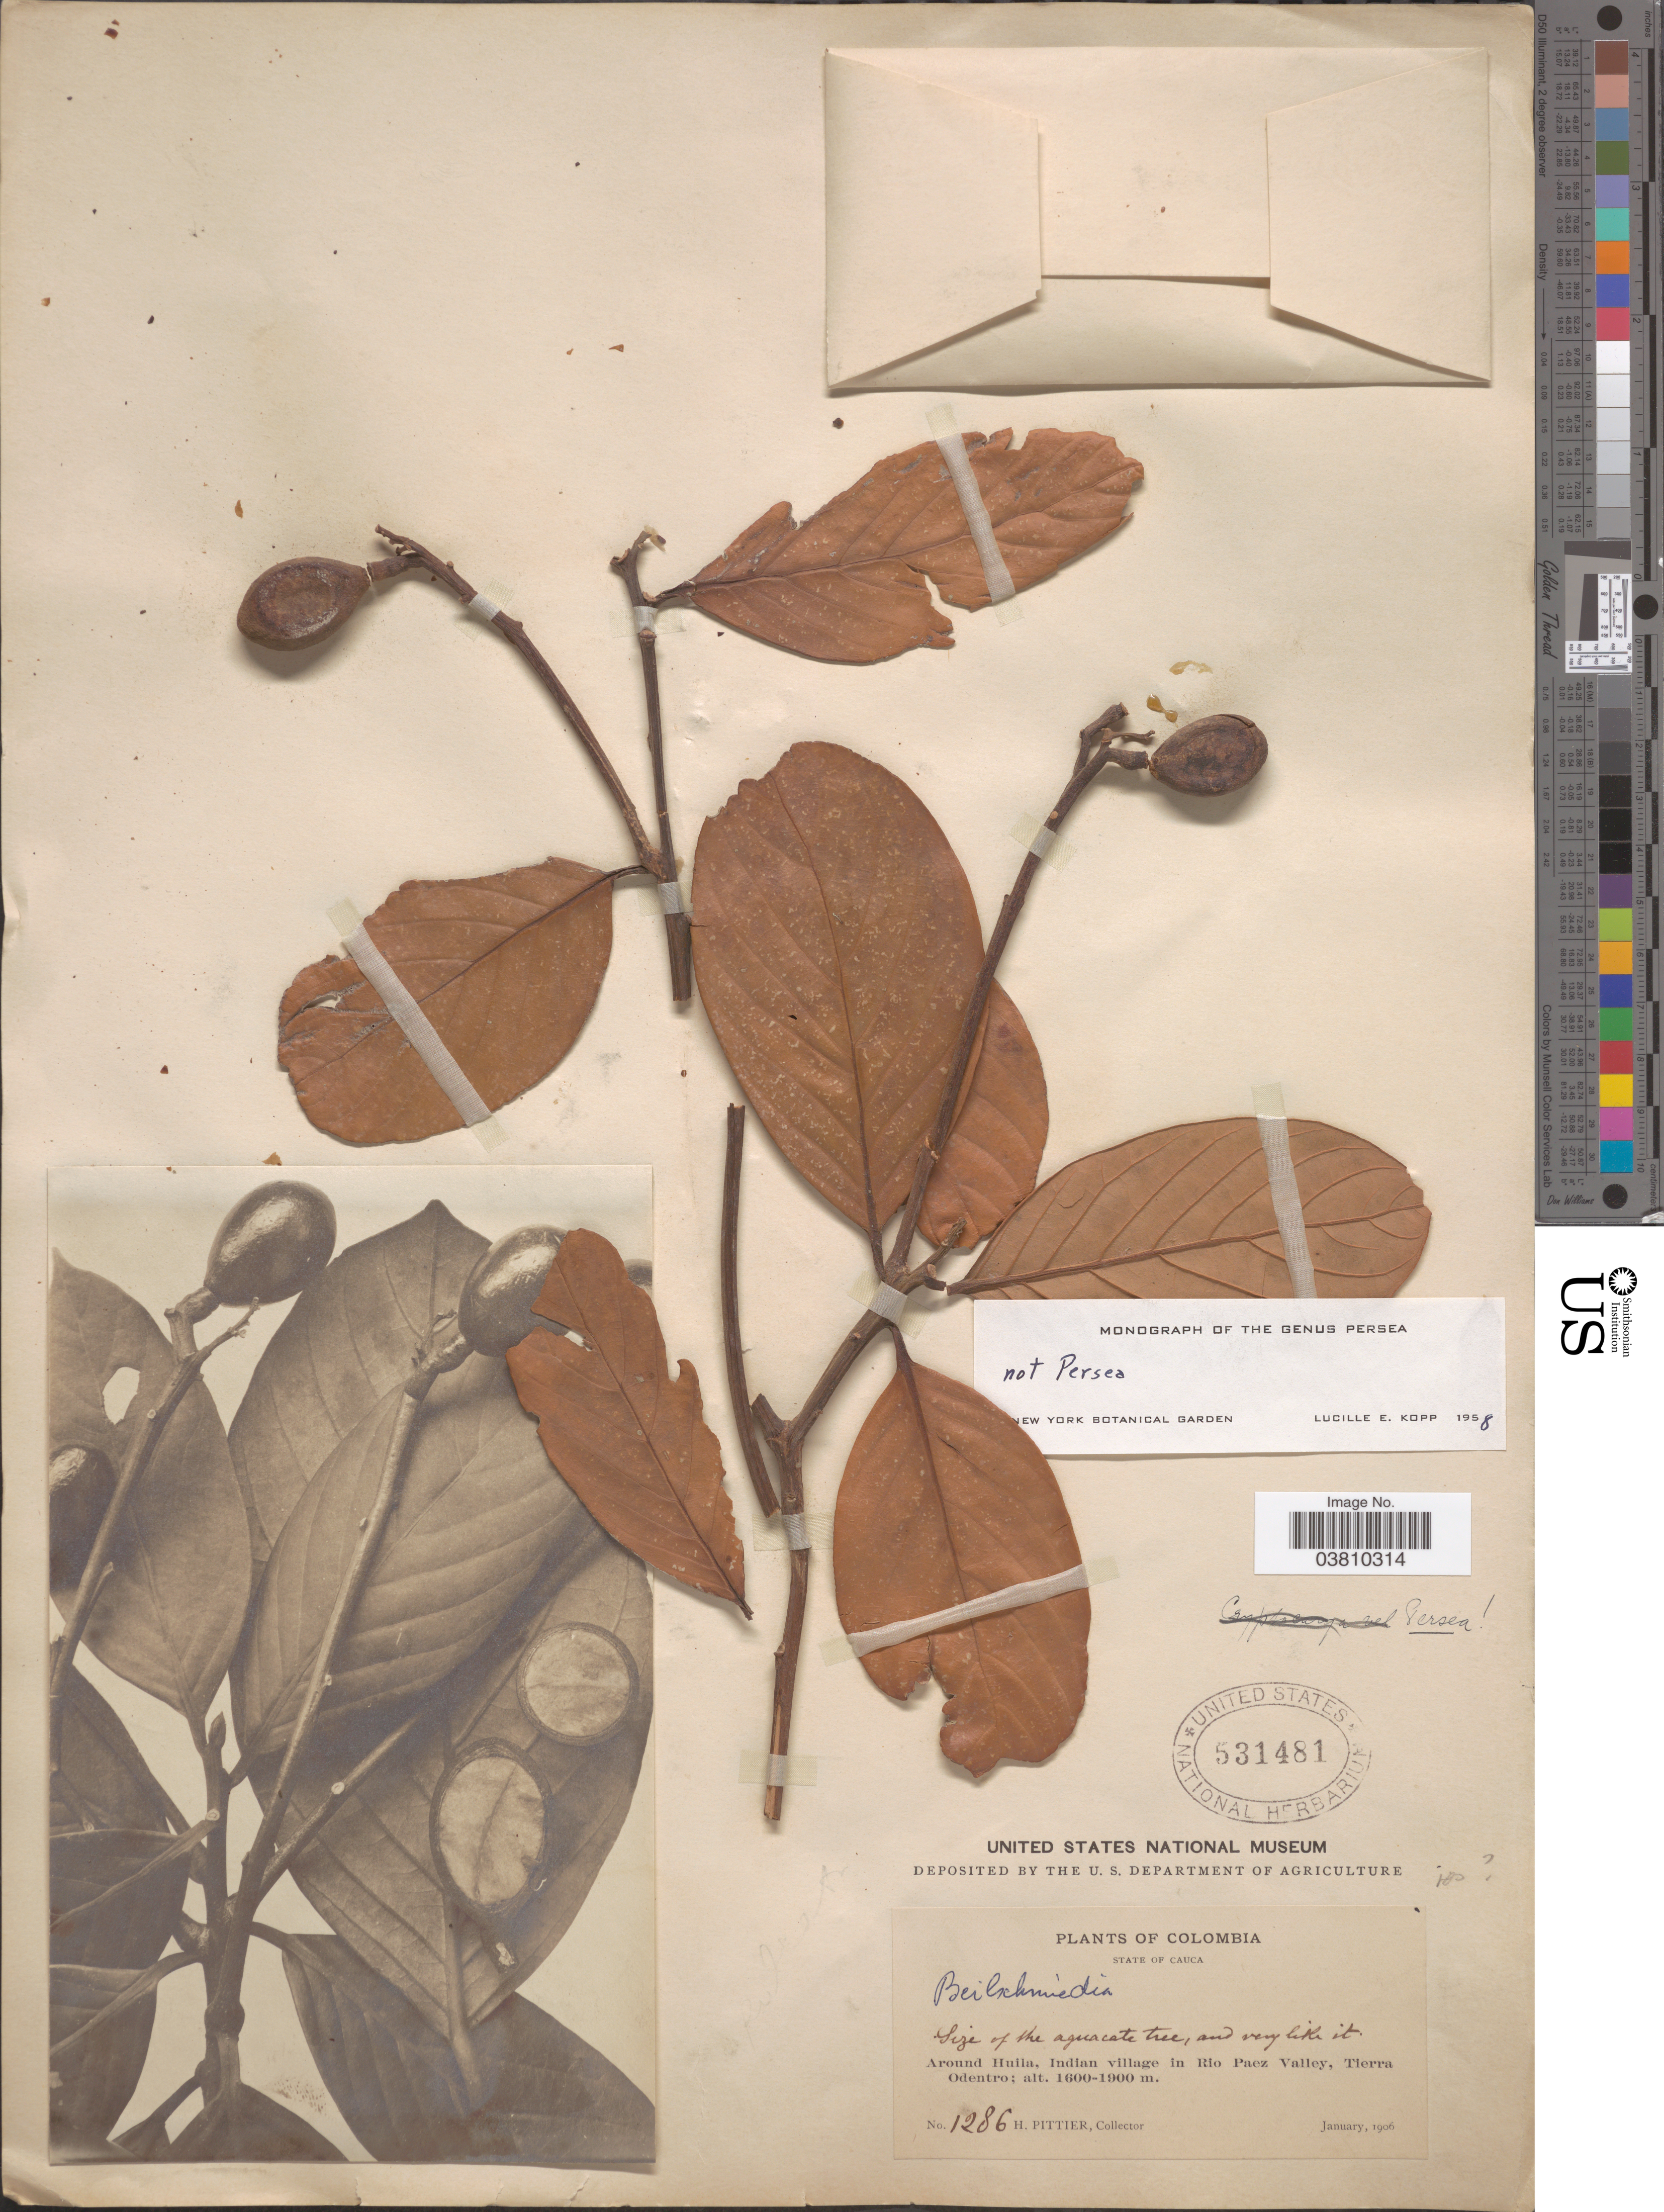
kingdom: Plantae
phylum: Tracheophyta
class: Magnoliopsida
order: Laurales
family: Lauraceae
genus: Beilschmiedia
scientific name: Beilschmiedia sp.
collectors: H. F. Pittier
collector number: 1286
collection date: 1906-01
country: Colombia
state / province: Cauca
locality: Around Huila, Indian village in Rio Paez Valley, Tierra Odentro.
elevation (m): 1600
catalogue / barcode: US 531481